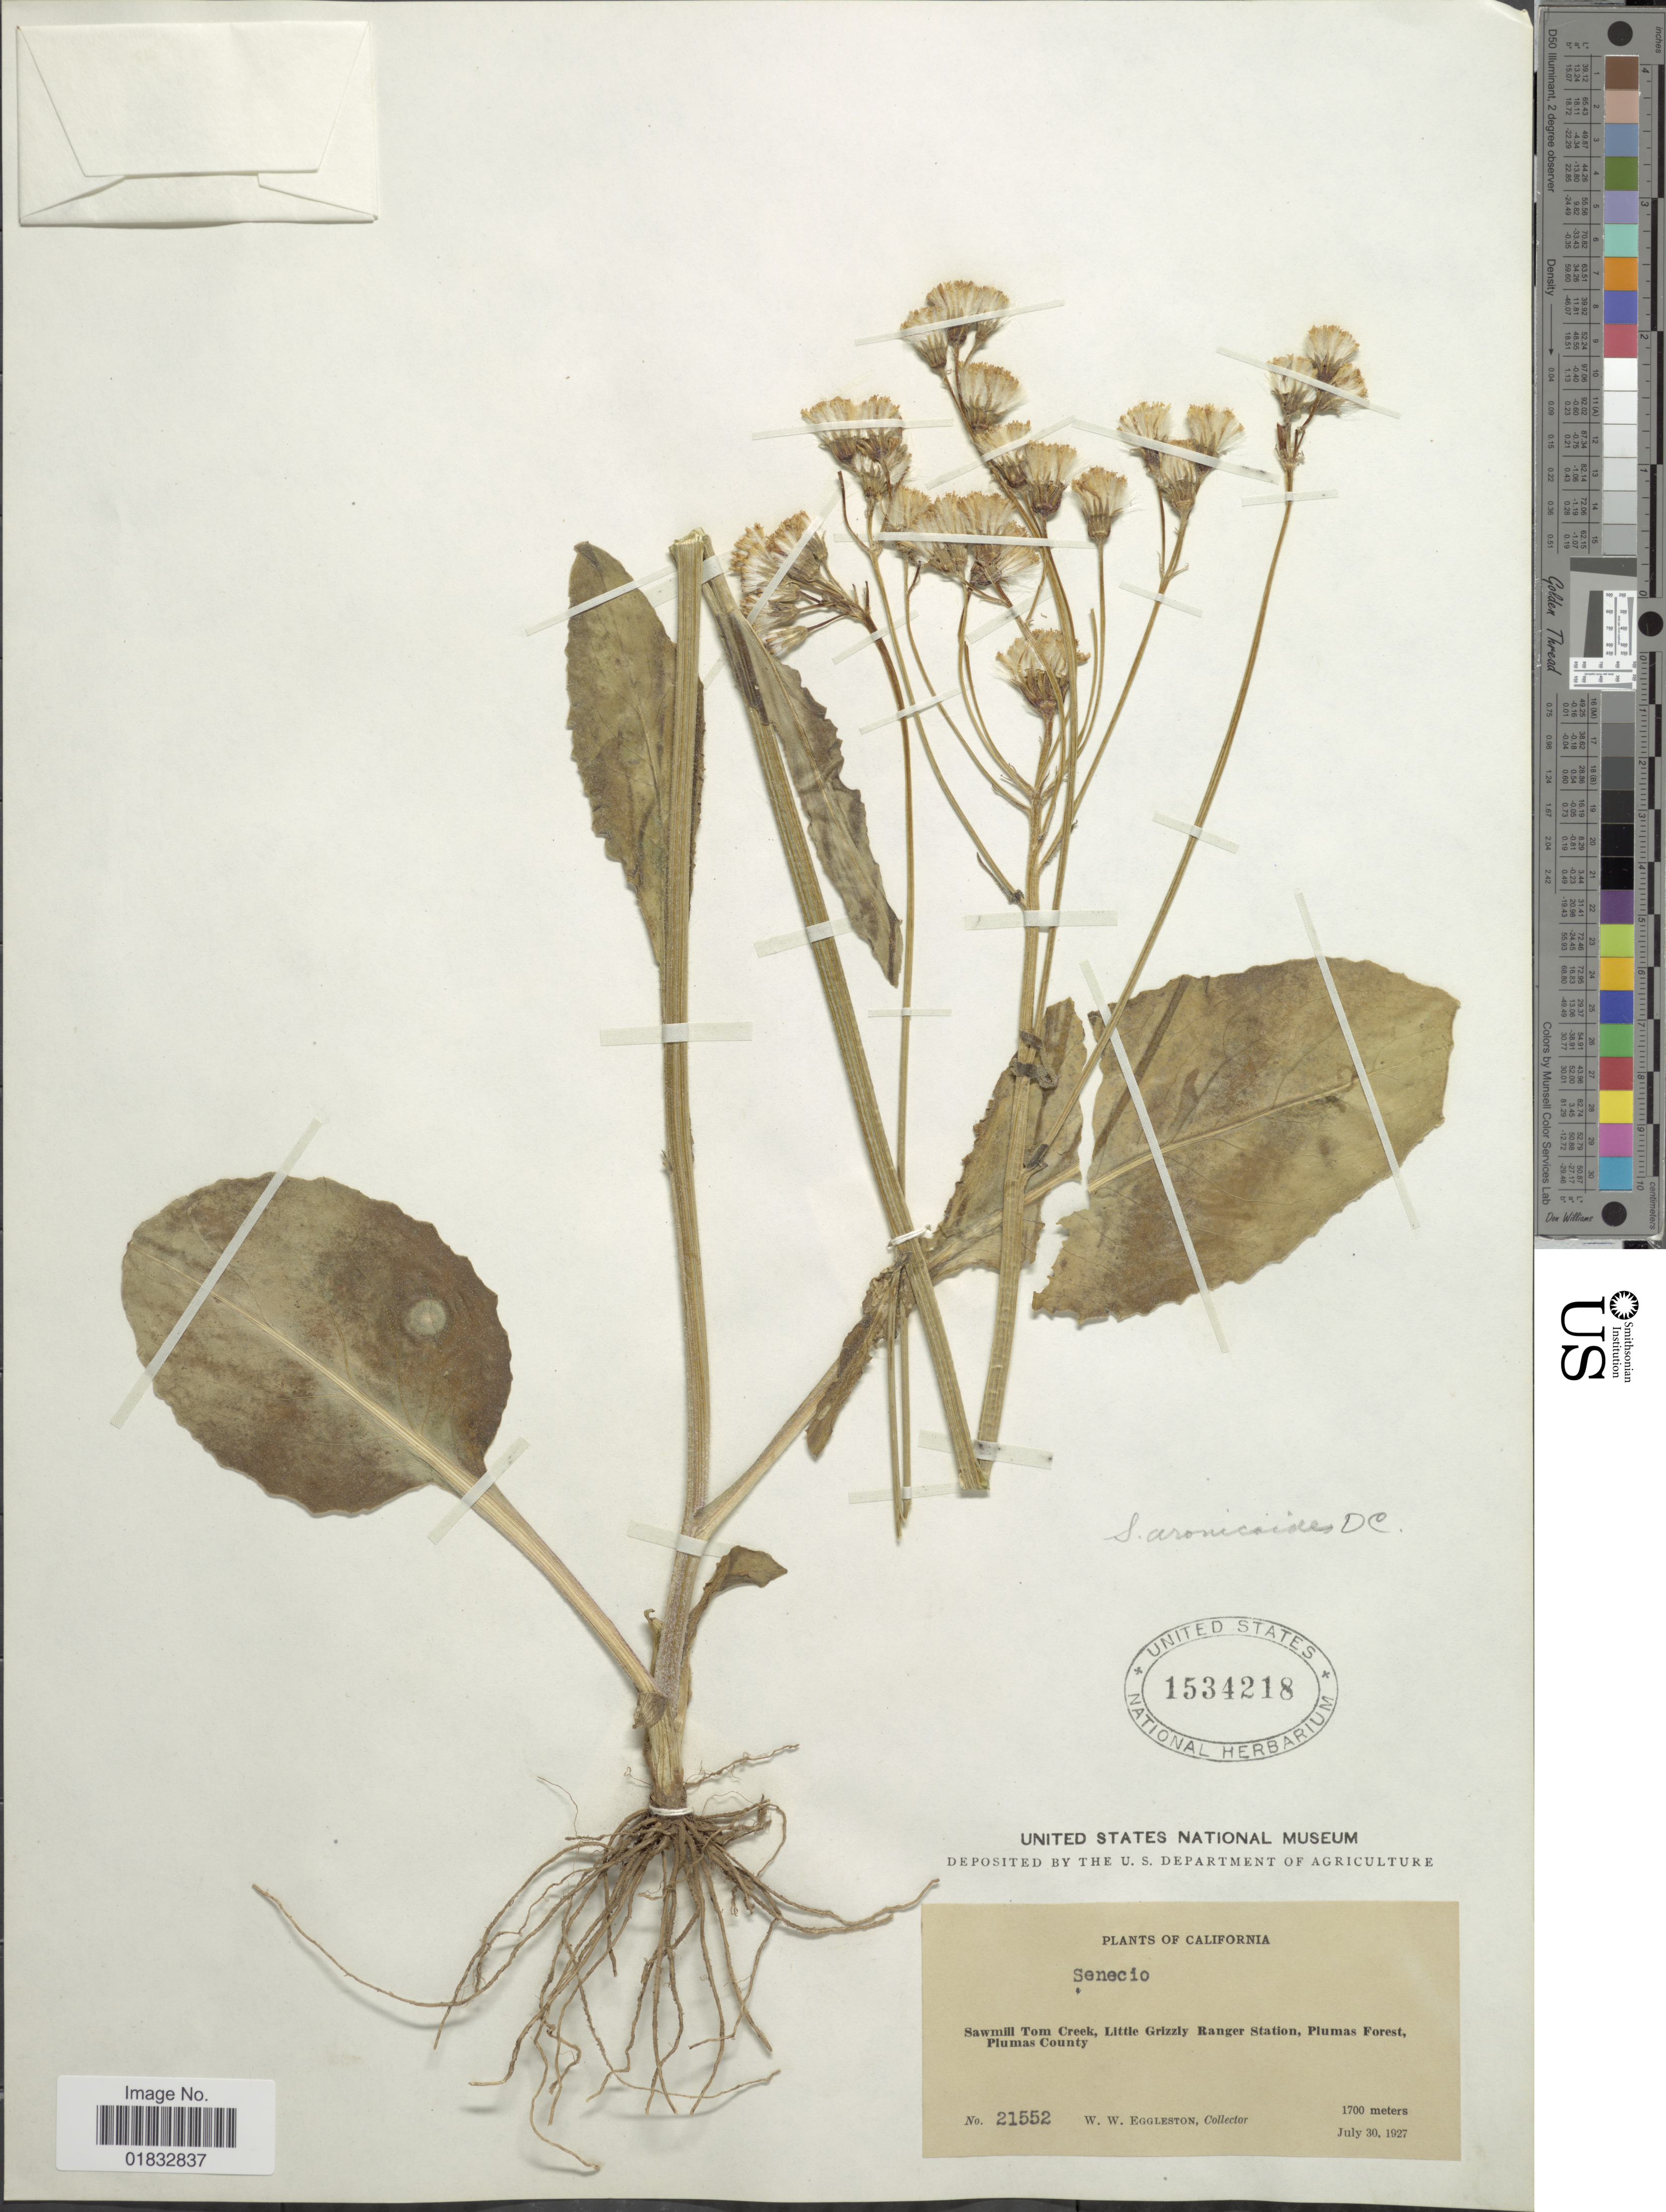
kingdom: Plantae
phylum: Tracheophyta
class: Magnoliopsida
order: Asterales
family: Asteraceae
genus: Senecio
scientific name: Senecio aronicoides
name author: DC.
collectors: W. W. Eggleston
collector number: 21552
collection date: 1927-07-30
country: United States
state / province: California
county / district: Plumas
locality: Sawmill Tom Creek, Little Grizzly Ranger Station, Plumas Forest, Plumas County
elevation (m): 1700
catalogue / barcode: US 1534218